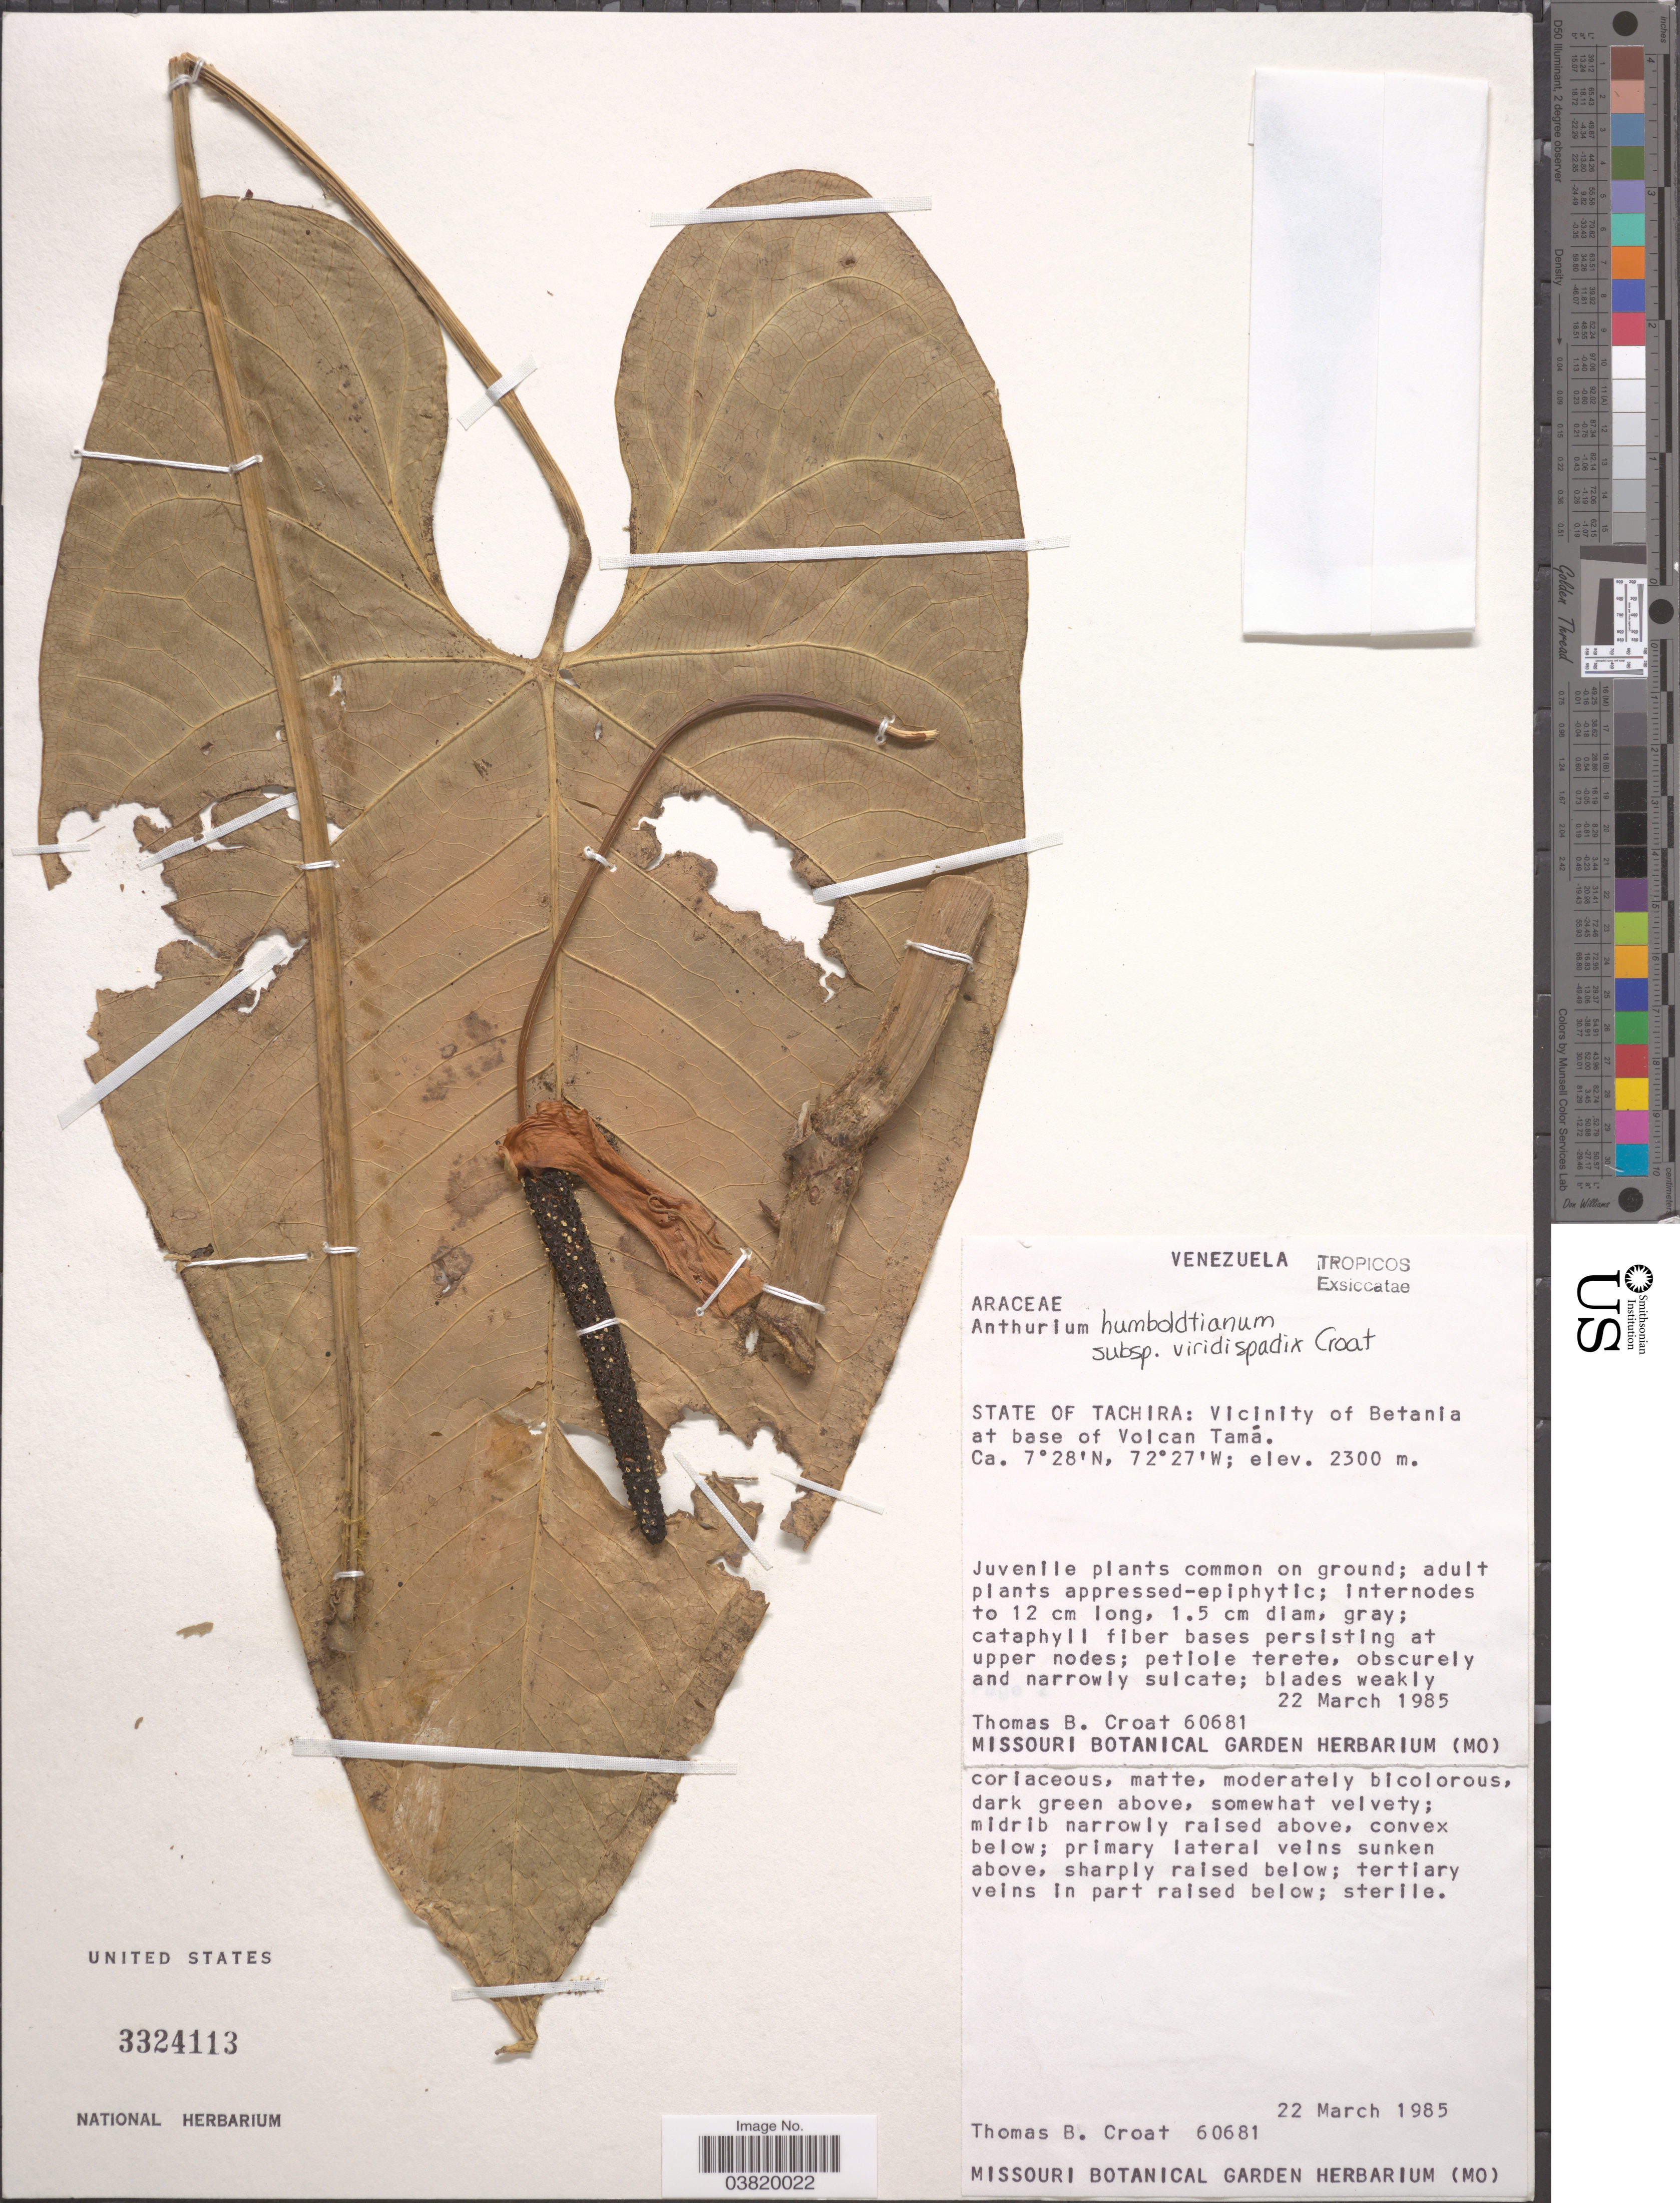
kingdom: Plantae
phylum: Tracheophyta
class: Liliopsida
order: Alismatales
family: Araceae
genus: Anthurium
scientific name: Anthurium humboldtianum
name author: Kunth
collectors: T. B. Croat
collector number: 60681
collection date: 1985-03-22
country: Venezuela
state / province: Tachira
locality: Vicinity of Betania at base of Volcan Tamá.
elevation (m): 2300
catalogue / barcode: US 3324113